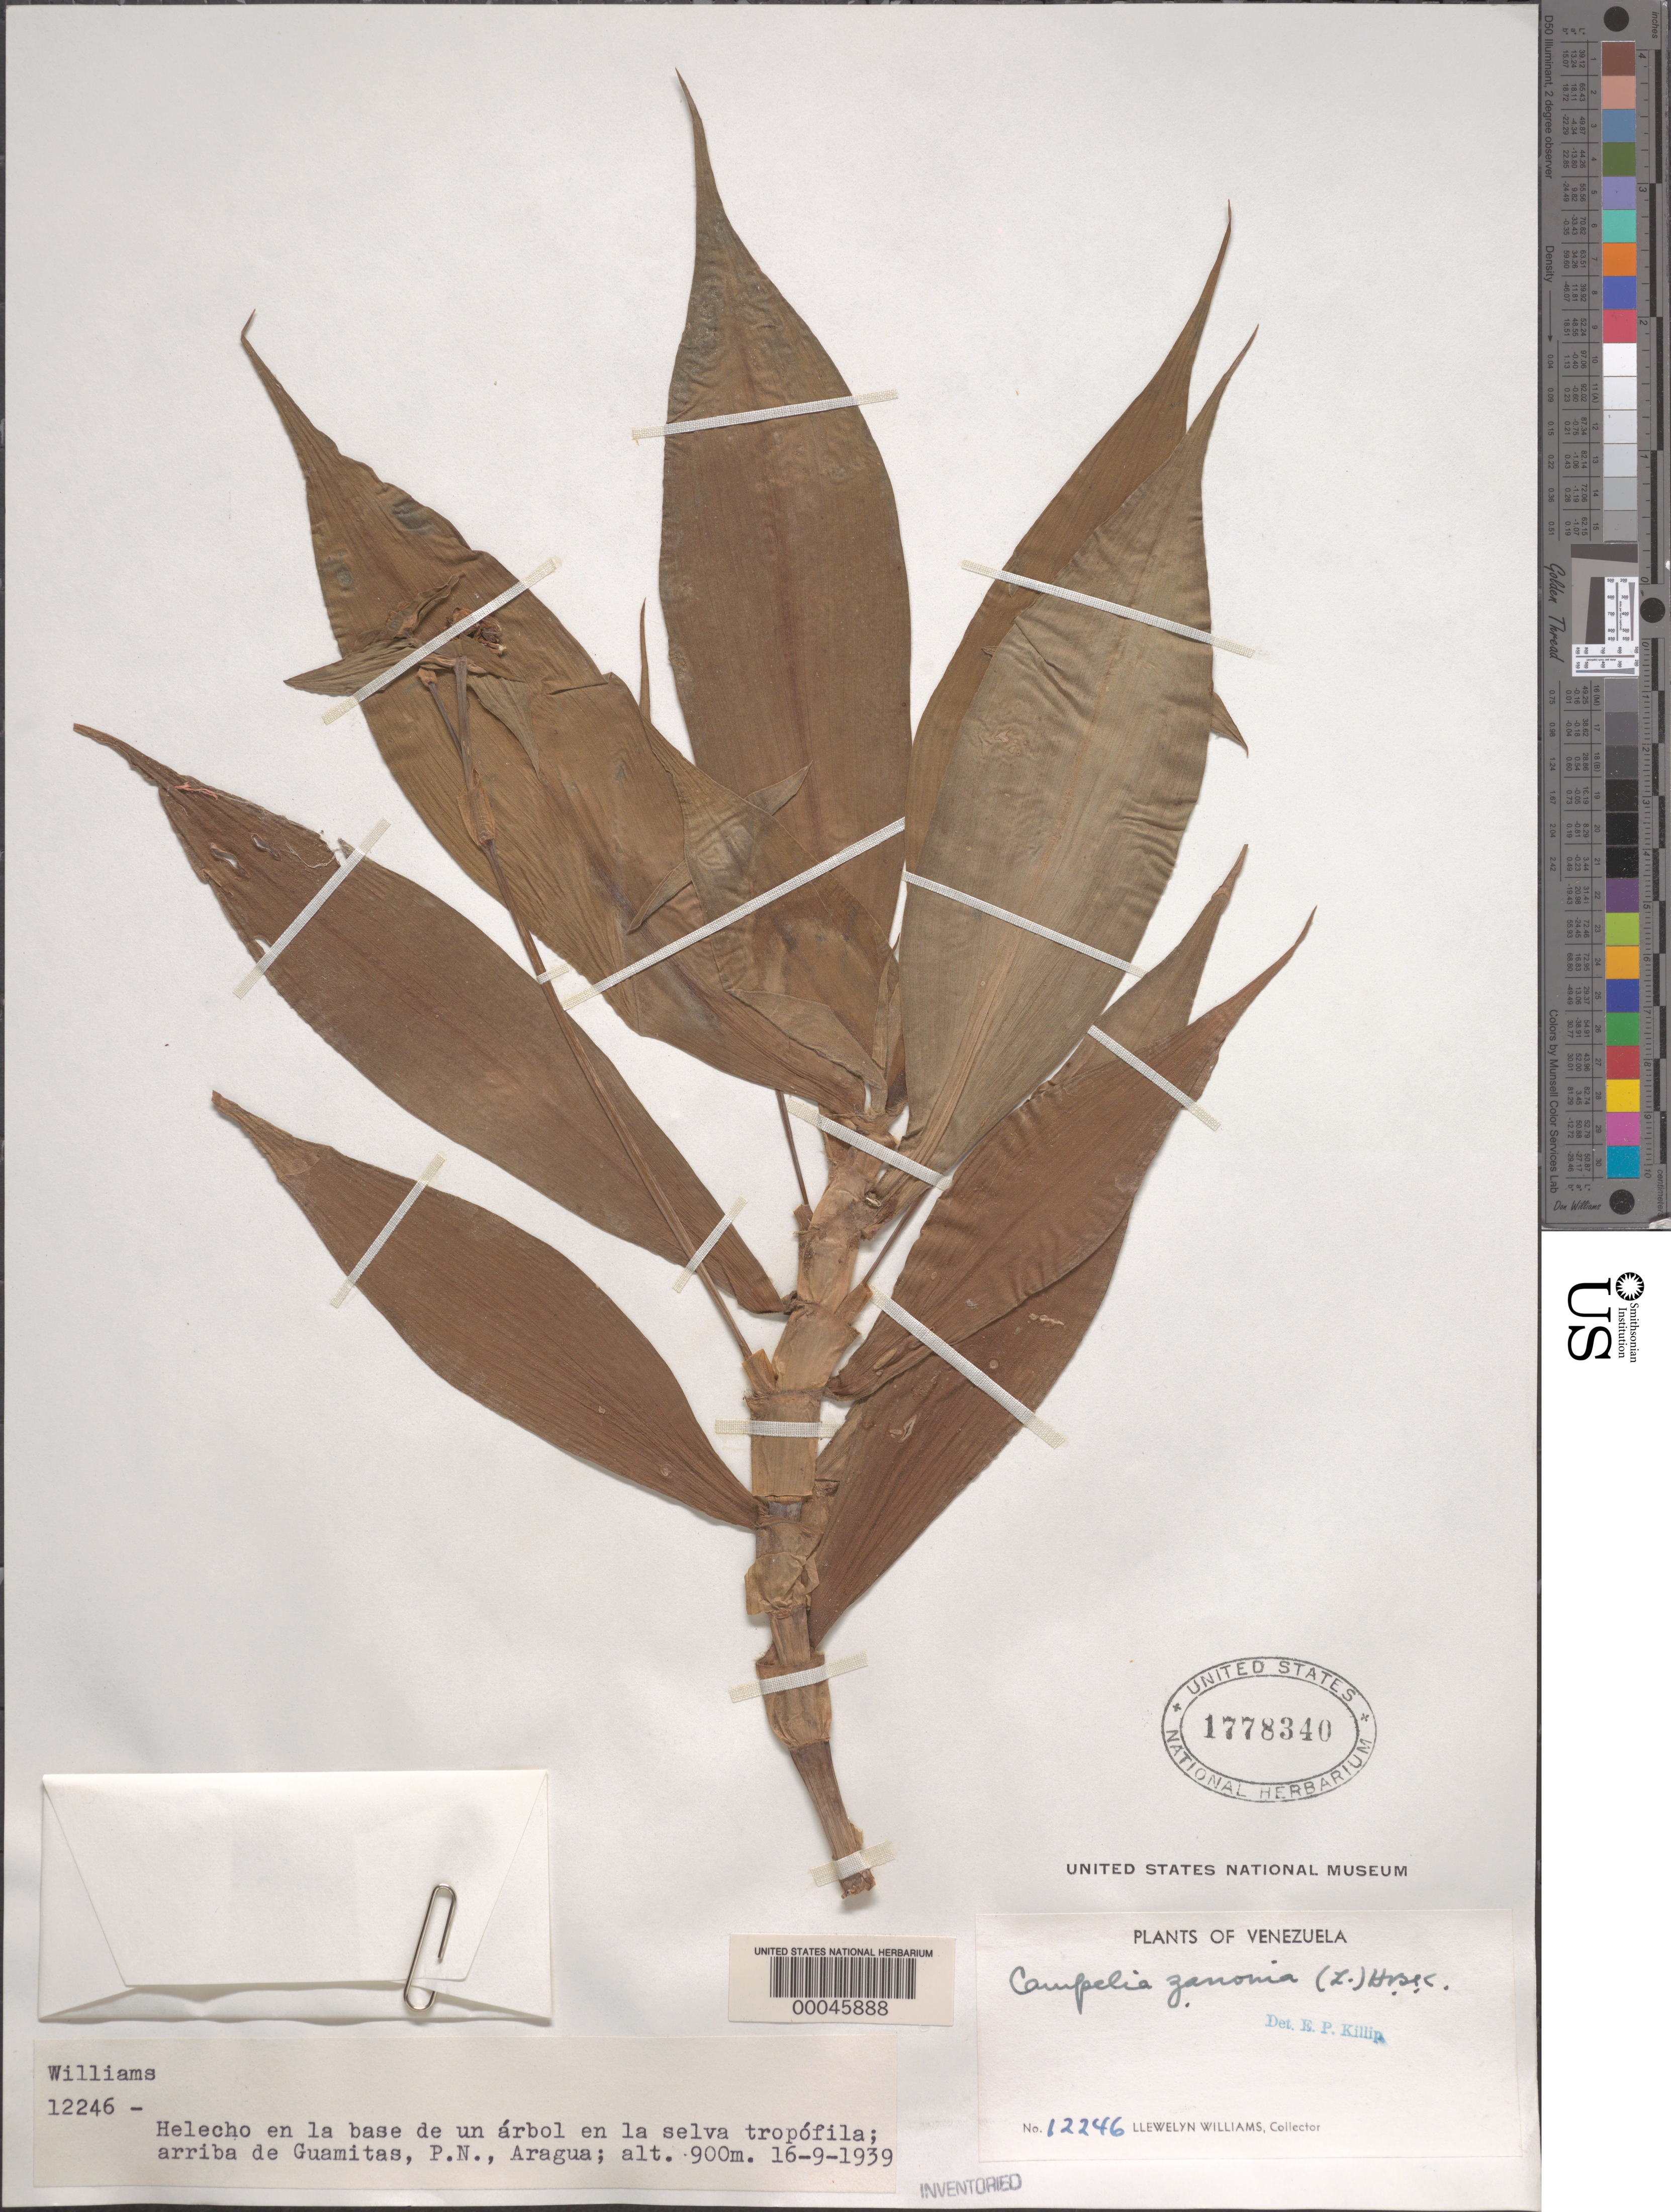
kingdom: Plantae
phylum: Tracheophyta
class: Liliopsida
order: Commelinales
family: Commelinaceae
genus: Tradescantia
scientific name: Tradescantia zanonia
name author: (L.) Sw.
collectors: Ll. Williams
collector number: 12246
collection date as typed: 16 Sep 1939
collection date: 1939-09-16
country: Venezuela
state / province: Aragua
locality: Near guamitas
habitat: Woods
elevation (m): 900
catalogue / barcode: US 1778340